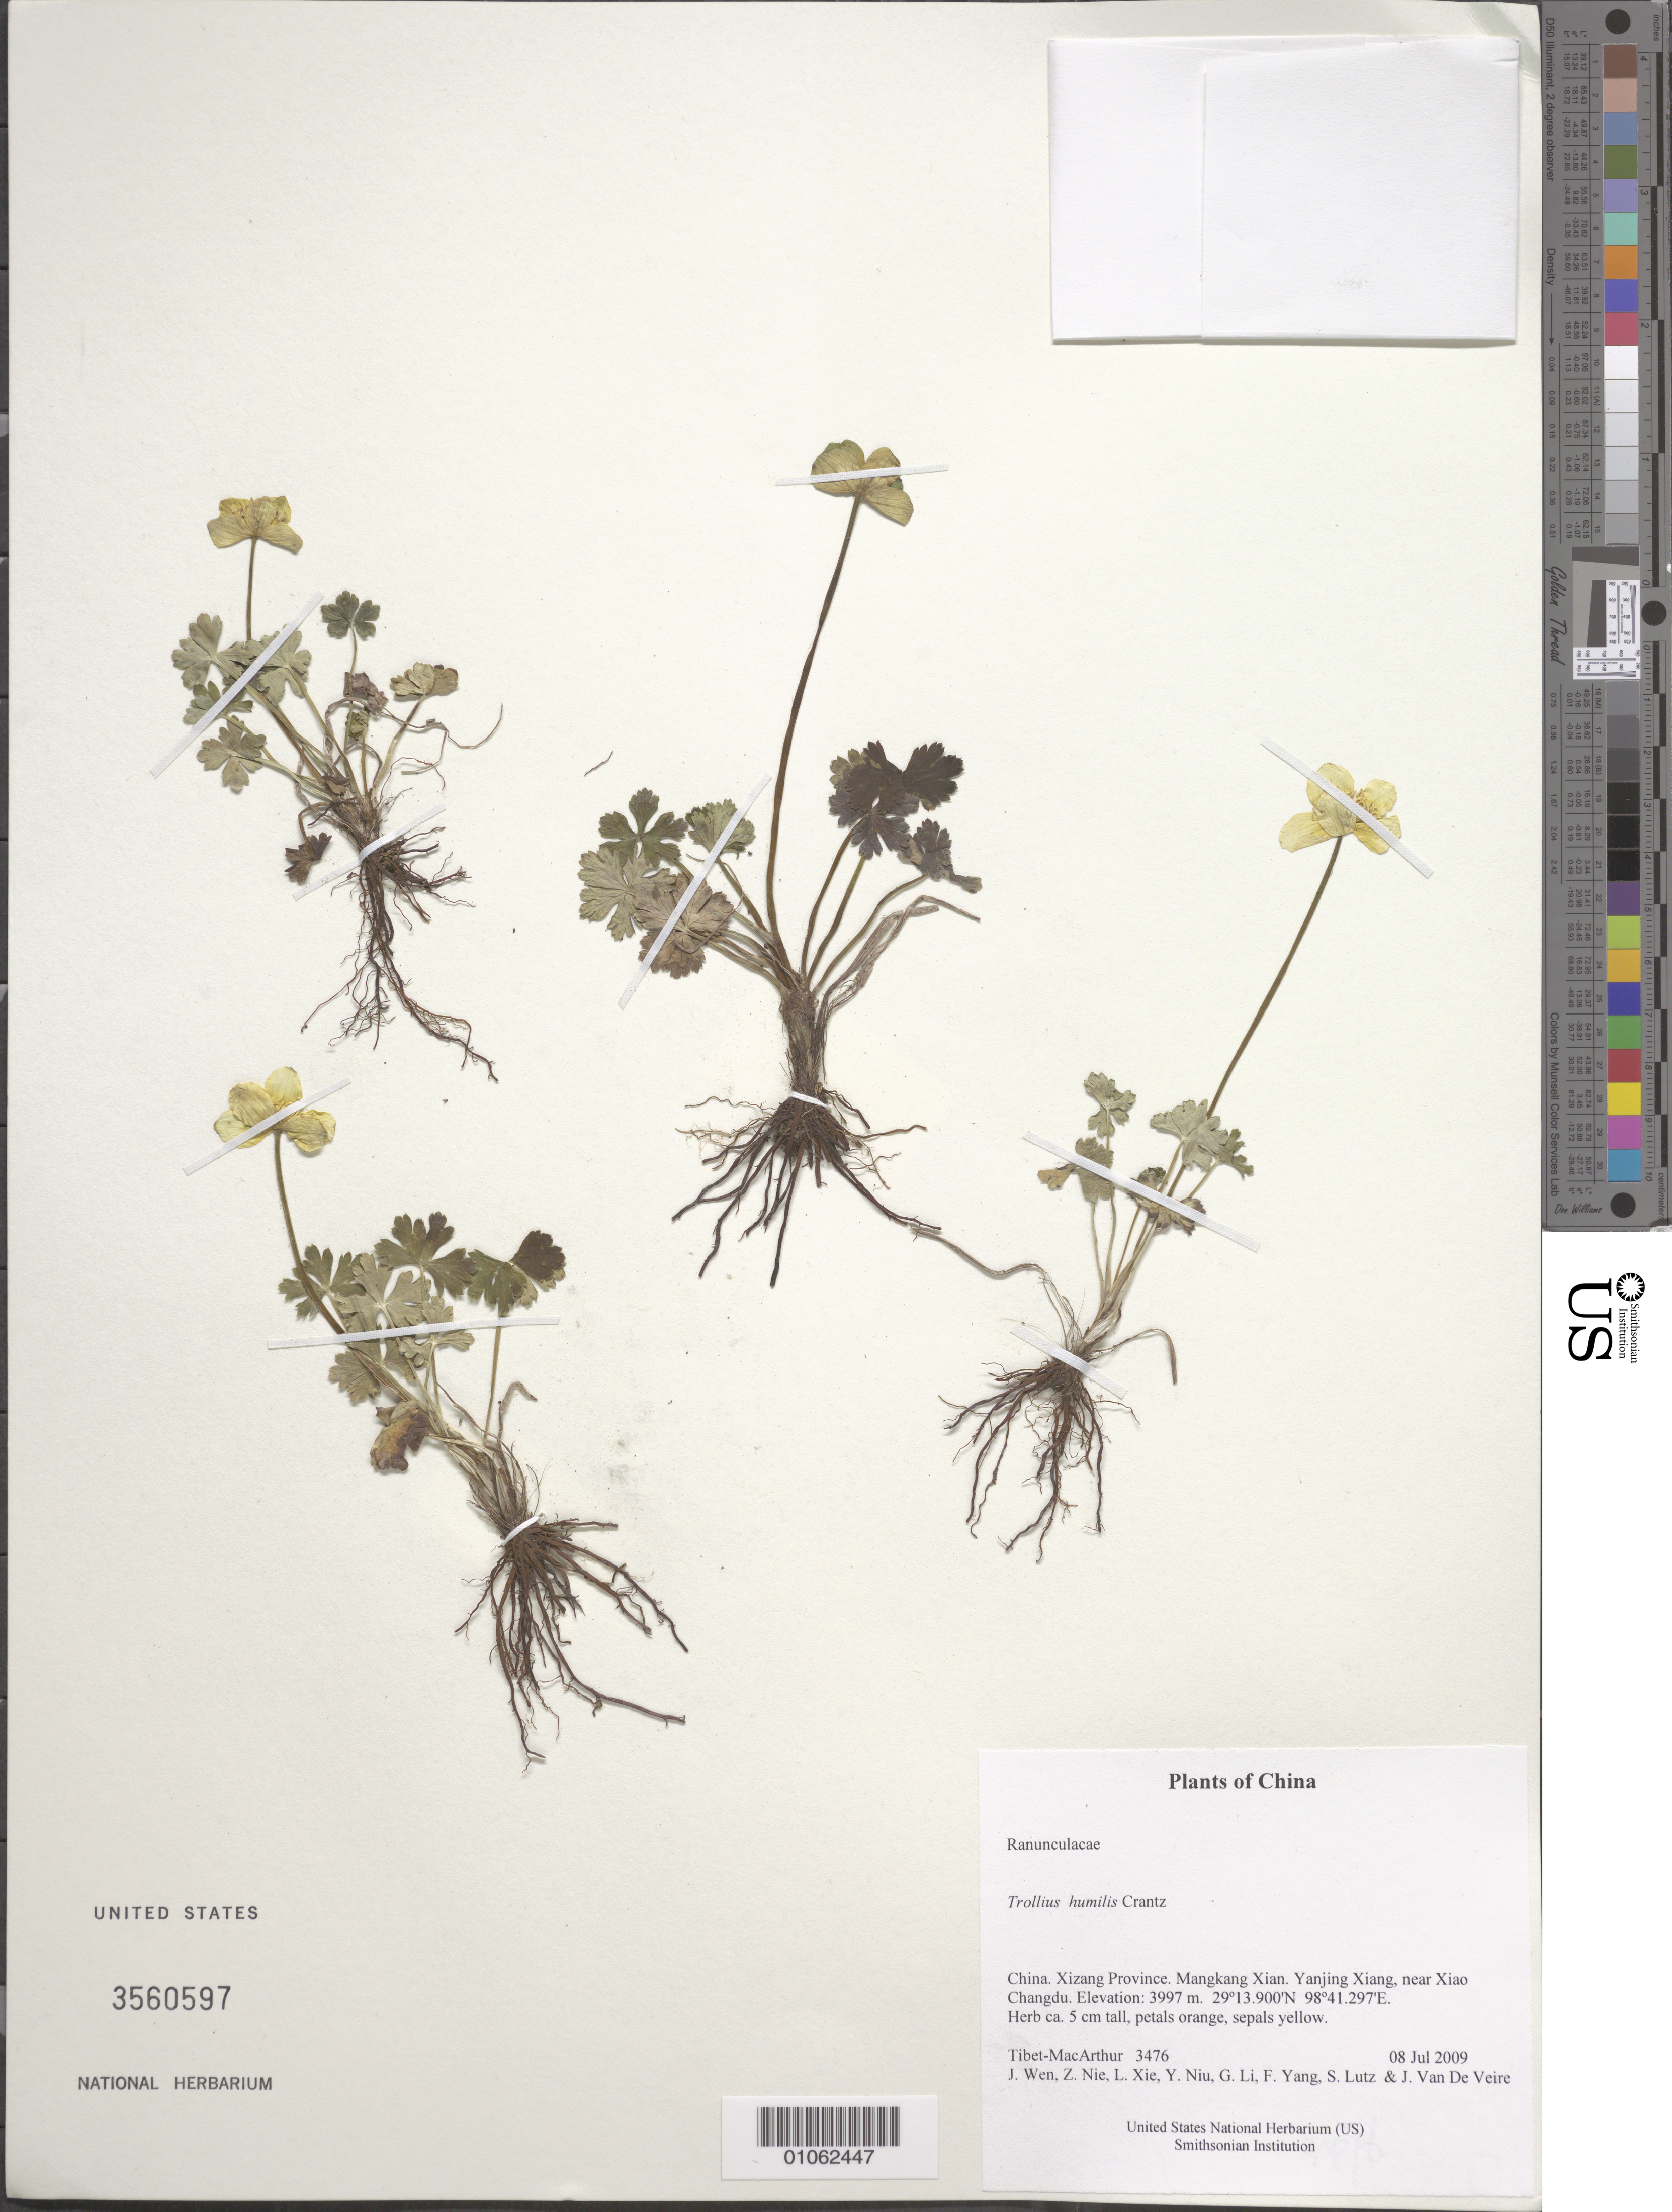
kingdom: Plantae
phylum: Tracheophyta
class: Magnoliopsida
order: Ranunculales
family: Ranunculaceae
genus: Trollius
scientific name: Trollius humilis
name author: Crantz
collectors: Tibet-MacArthur, J. Wen, Z. Nie, L. Xie, Y. Niu, G. Li, F. Yang, S. Lutz & J. Van De Veire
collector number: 3476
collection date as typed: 08 Jul 2009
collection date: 2009-07-08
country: China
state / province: Xizang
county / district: Mangkang Xian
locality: Yanjing Xiang, near Xiao Changdu.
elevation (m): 3997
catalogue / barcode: US 3560597